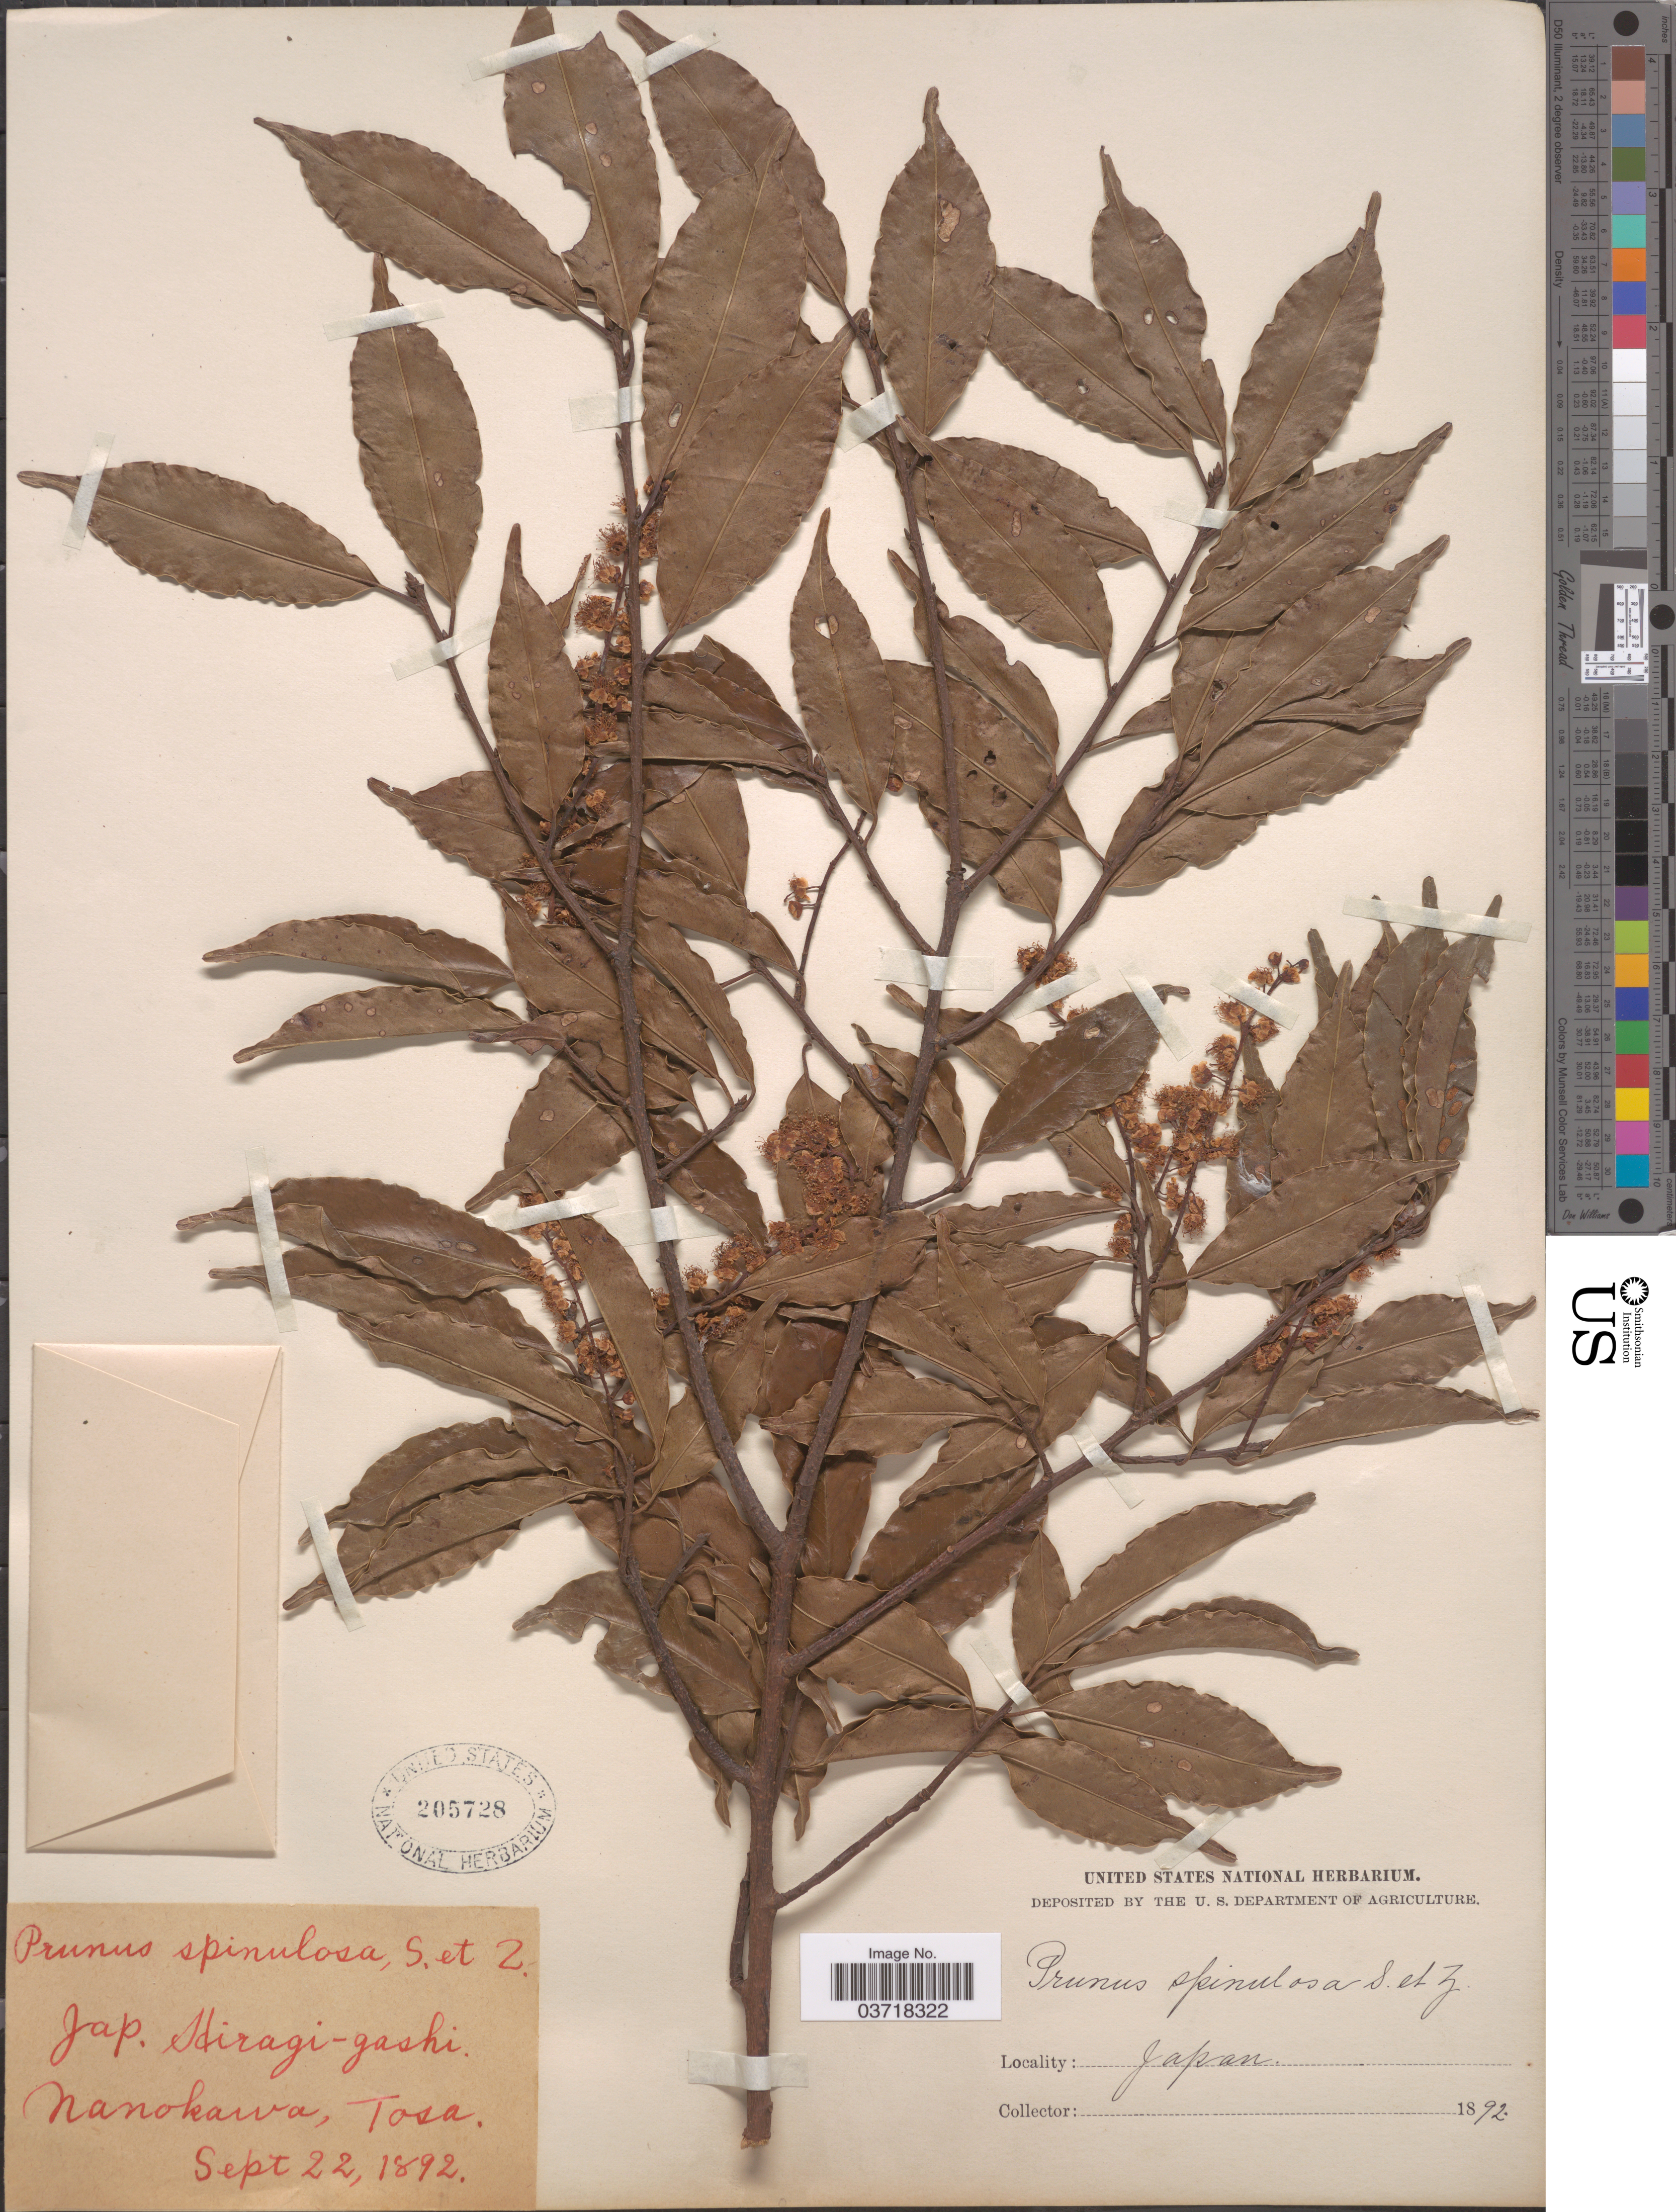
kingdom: Plantae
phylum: Tracheophyta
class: Magnoliopsida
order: Rosales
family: Rosaceae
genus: Prunus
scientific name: Prunus spinulosa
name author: Siebold & Zucc.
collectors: ex herb. United States National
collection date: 1892-09-22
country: Japan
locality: Nanokawa, Tosa.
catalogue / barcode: US 205728